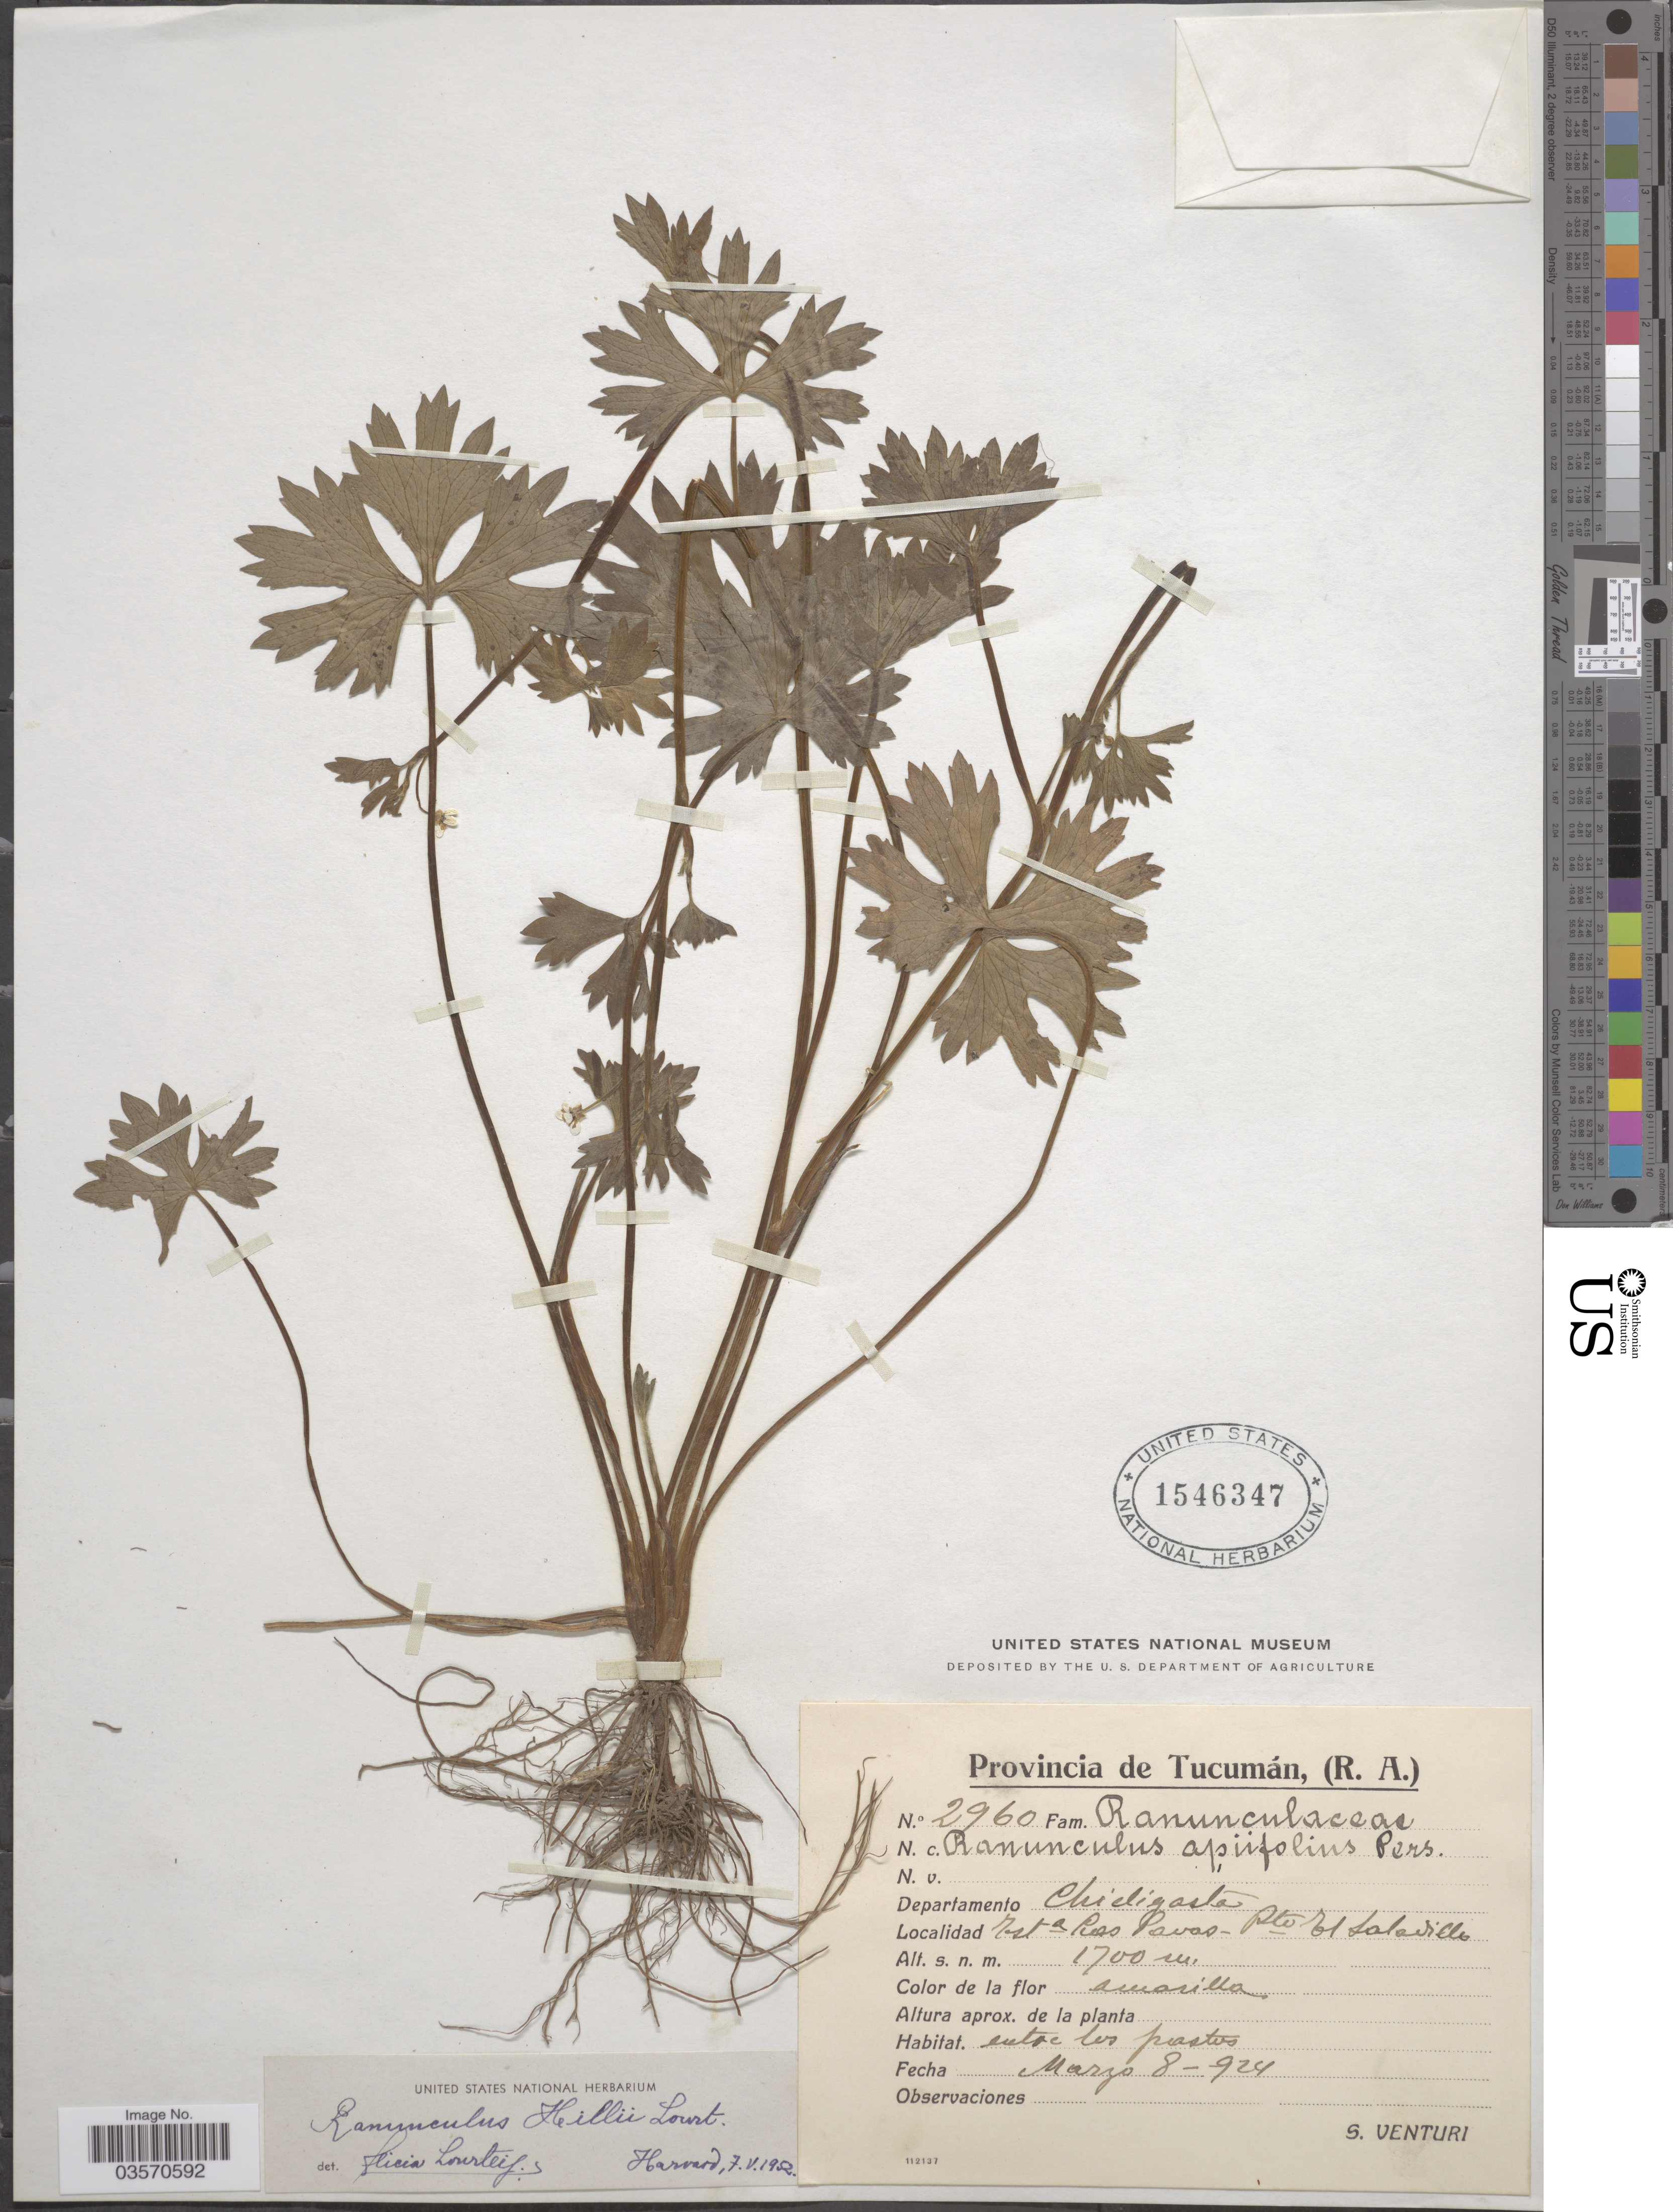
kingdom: Plantae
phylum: Tracheophyta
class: Magnoliopsida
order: Ranunculales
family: Ranunculaceae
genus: Ranunculus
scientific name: Ranunculus hillii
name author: Lourteig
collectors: S. Venturi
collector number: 2960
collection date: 1924-03-08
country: Argentina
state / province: Tucuman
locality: Departamento Chicligasta. Esta Las Pavas Pto. El Saladillo.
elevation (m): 1700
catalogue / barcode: US 1546347